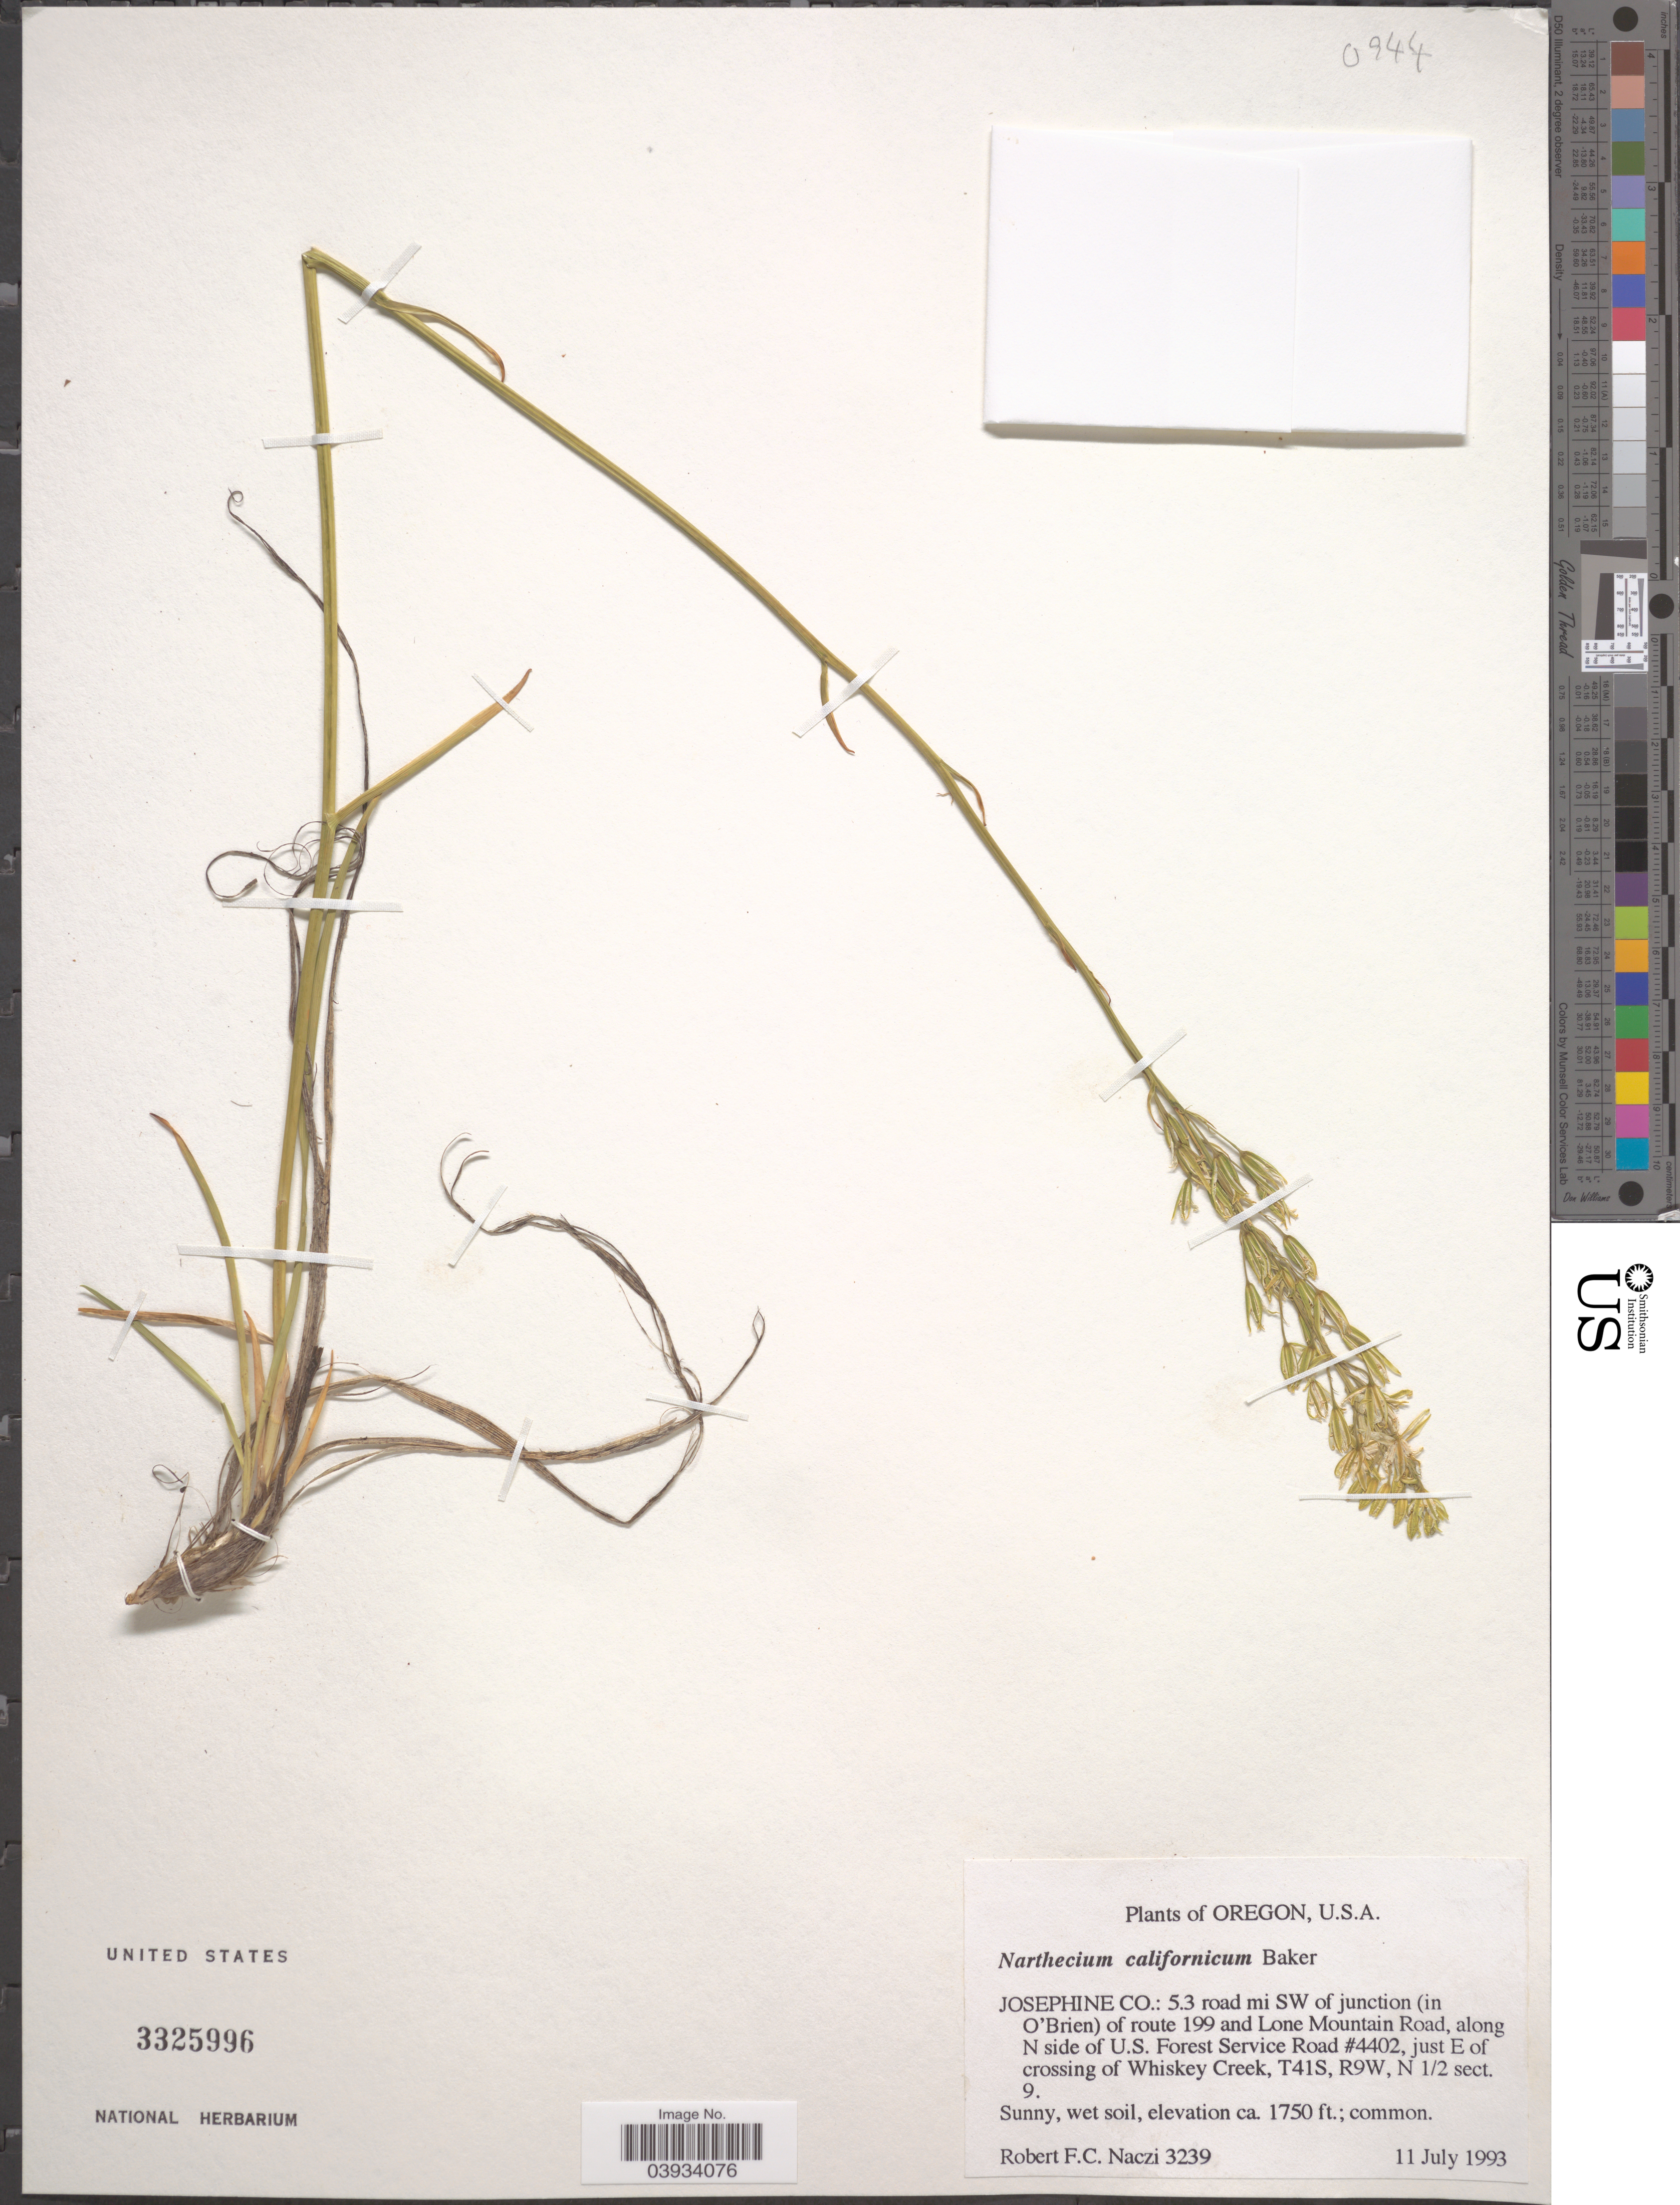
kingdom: Plantae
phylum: Tracheophyta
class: Liliopsida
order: Dioscoreales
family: Nartheciaceae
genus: Narthecium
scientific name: Narthecium californicum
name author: Baker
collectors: R. F. C. Naczi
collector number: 3239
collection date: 1993-07-11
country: United States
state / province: Oregon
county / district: Josephine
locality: Josephine Co.: 5.3 road mi SW of junction (in O'Brien) of route 199 and Lone Mountain Road, along N side of U.S. Forest Service Road #4402, just E of crossing of Whiskey Creek, T41S, R9W, N ½ sect. 9.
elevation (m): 533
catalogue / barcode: US 3325996